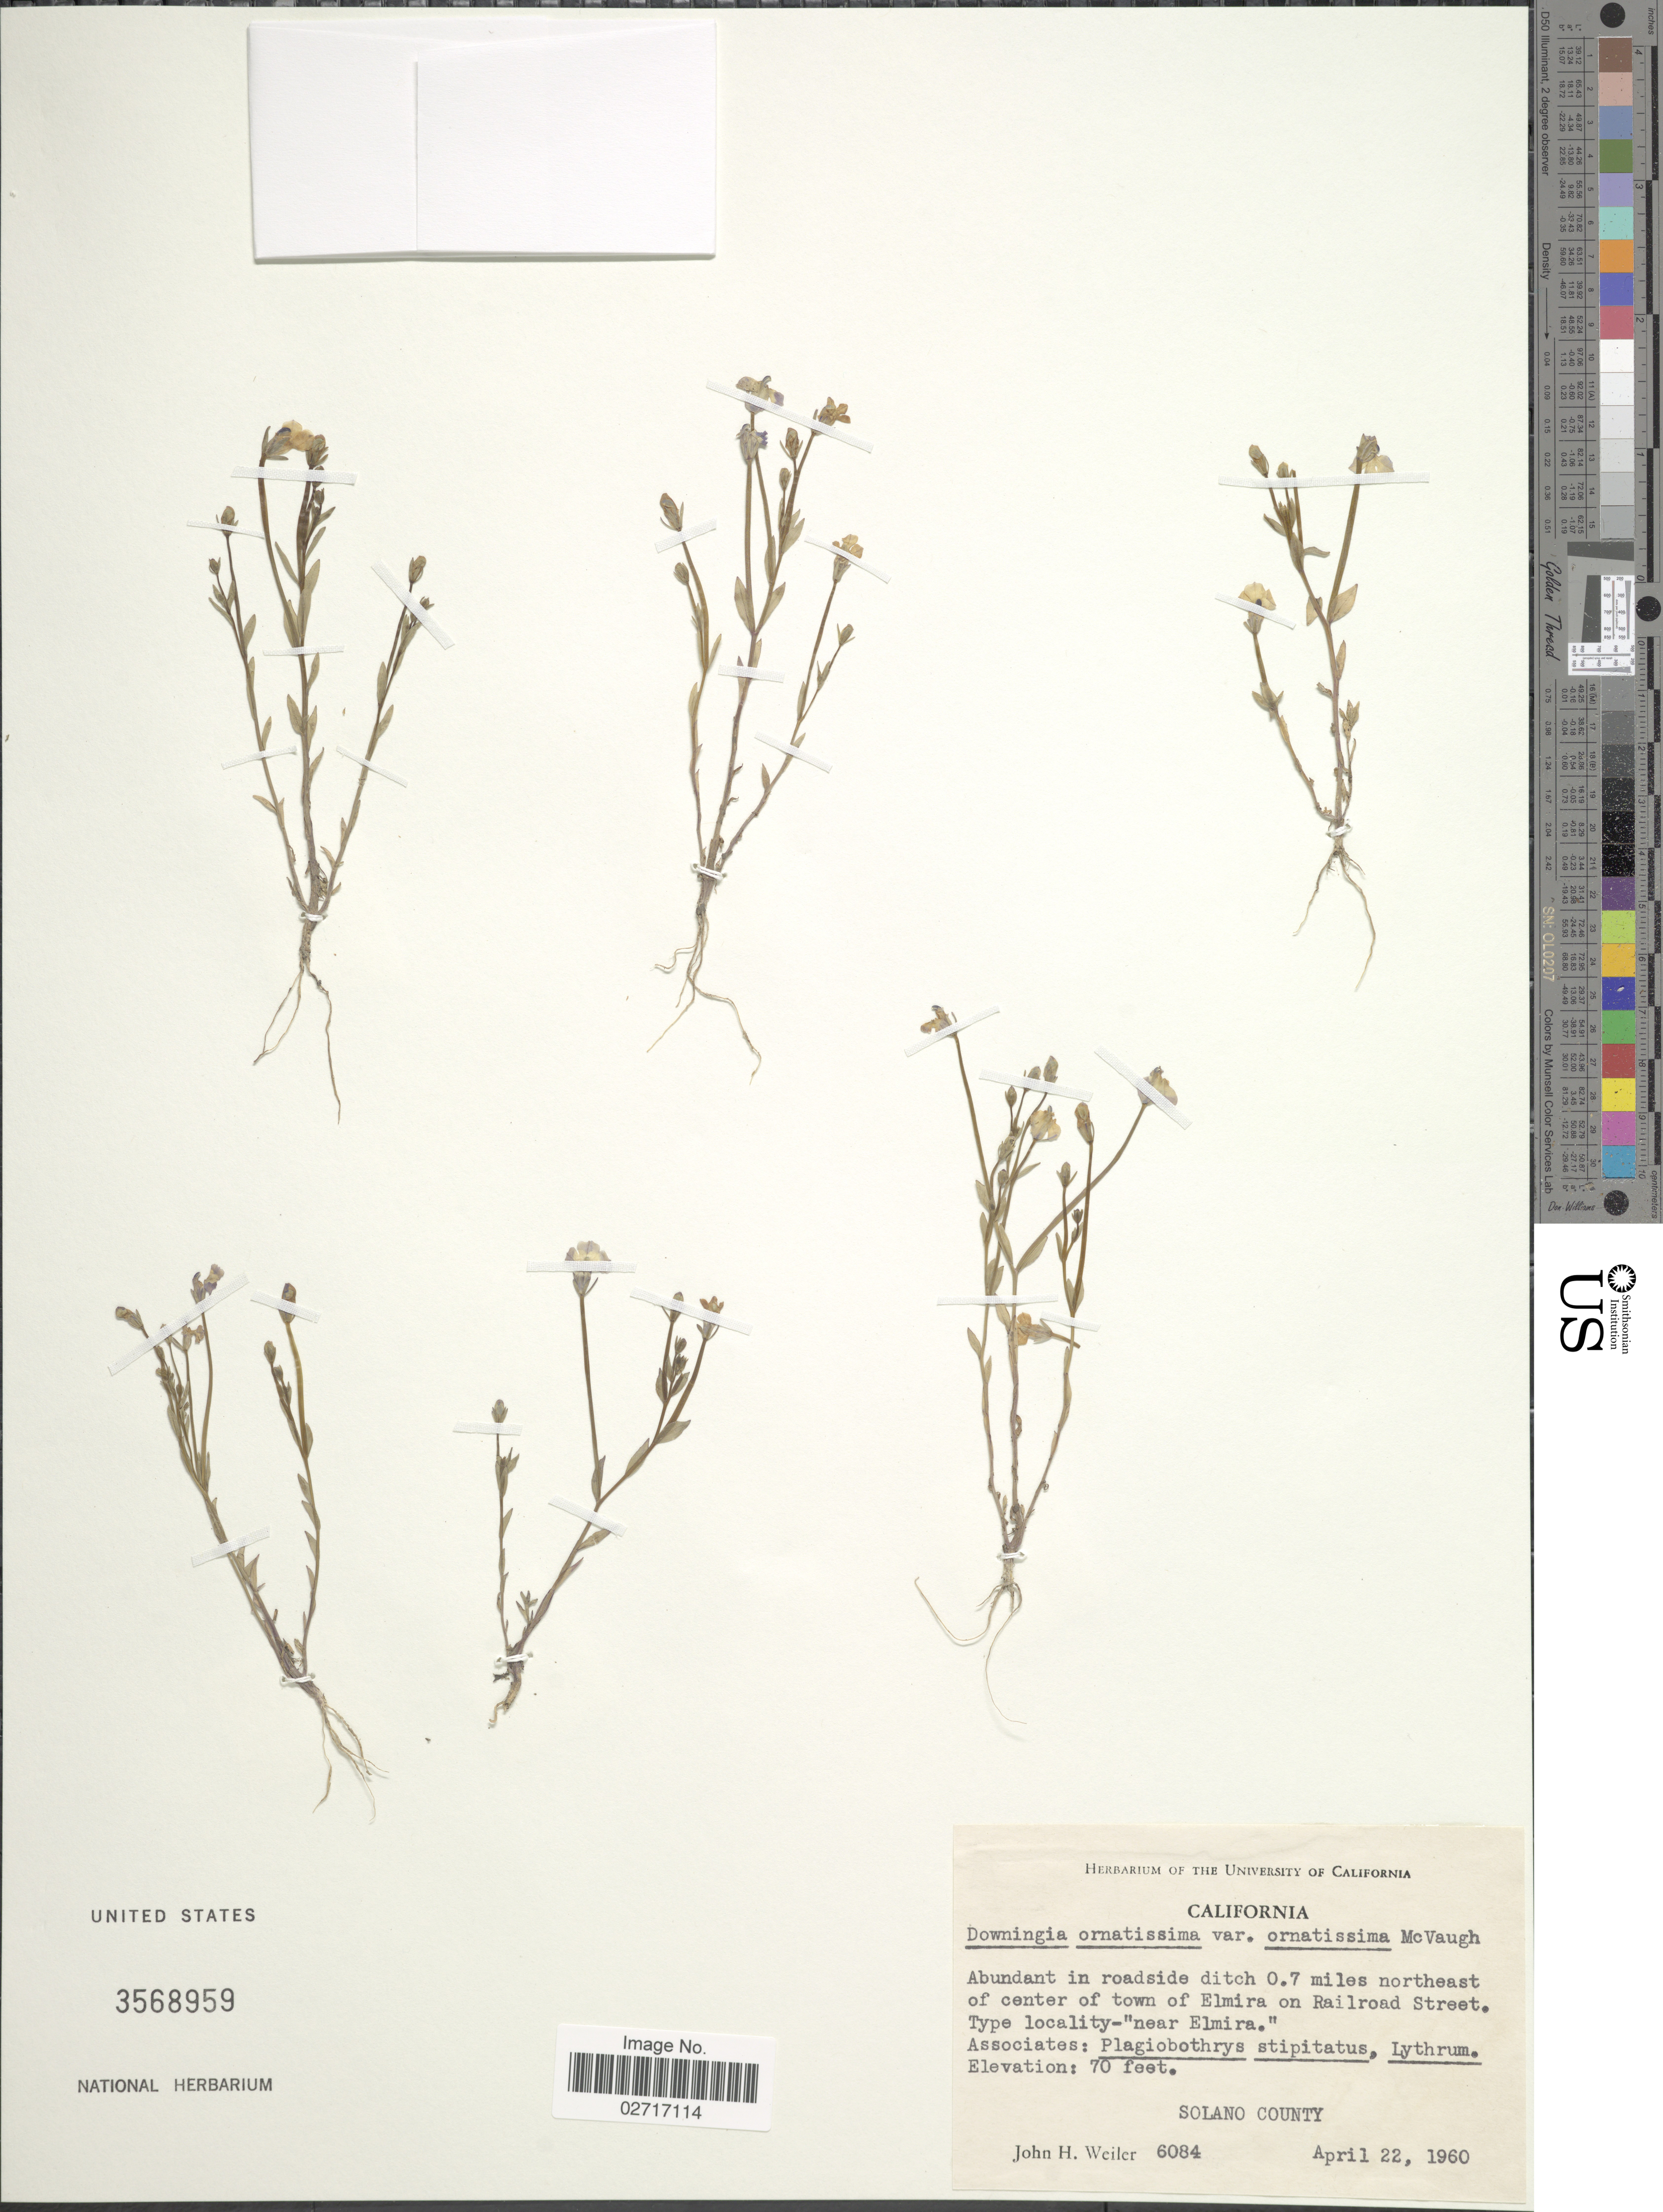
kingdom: Plantae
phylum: Tracheophyta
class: Magnoliopsida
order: Asterales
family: Campanulaceae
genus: Downingia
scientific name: Downingia ornatissima var. ornatissima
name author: Greene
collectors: J. H. Weiler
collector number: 6084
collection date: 1960-04-22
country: United States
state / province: California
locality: Abundant in roadside ditch 0.7 miles northeast of center of town of Elmira on Railroad Street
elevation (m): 21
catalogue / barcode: US 3568959